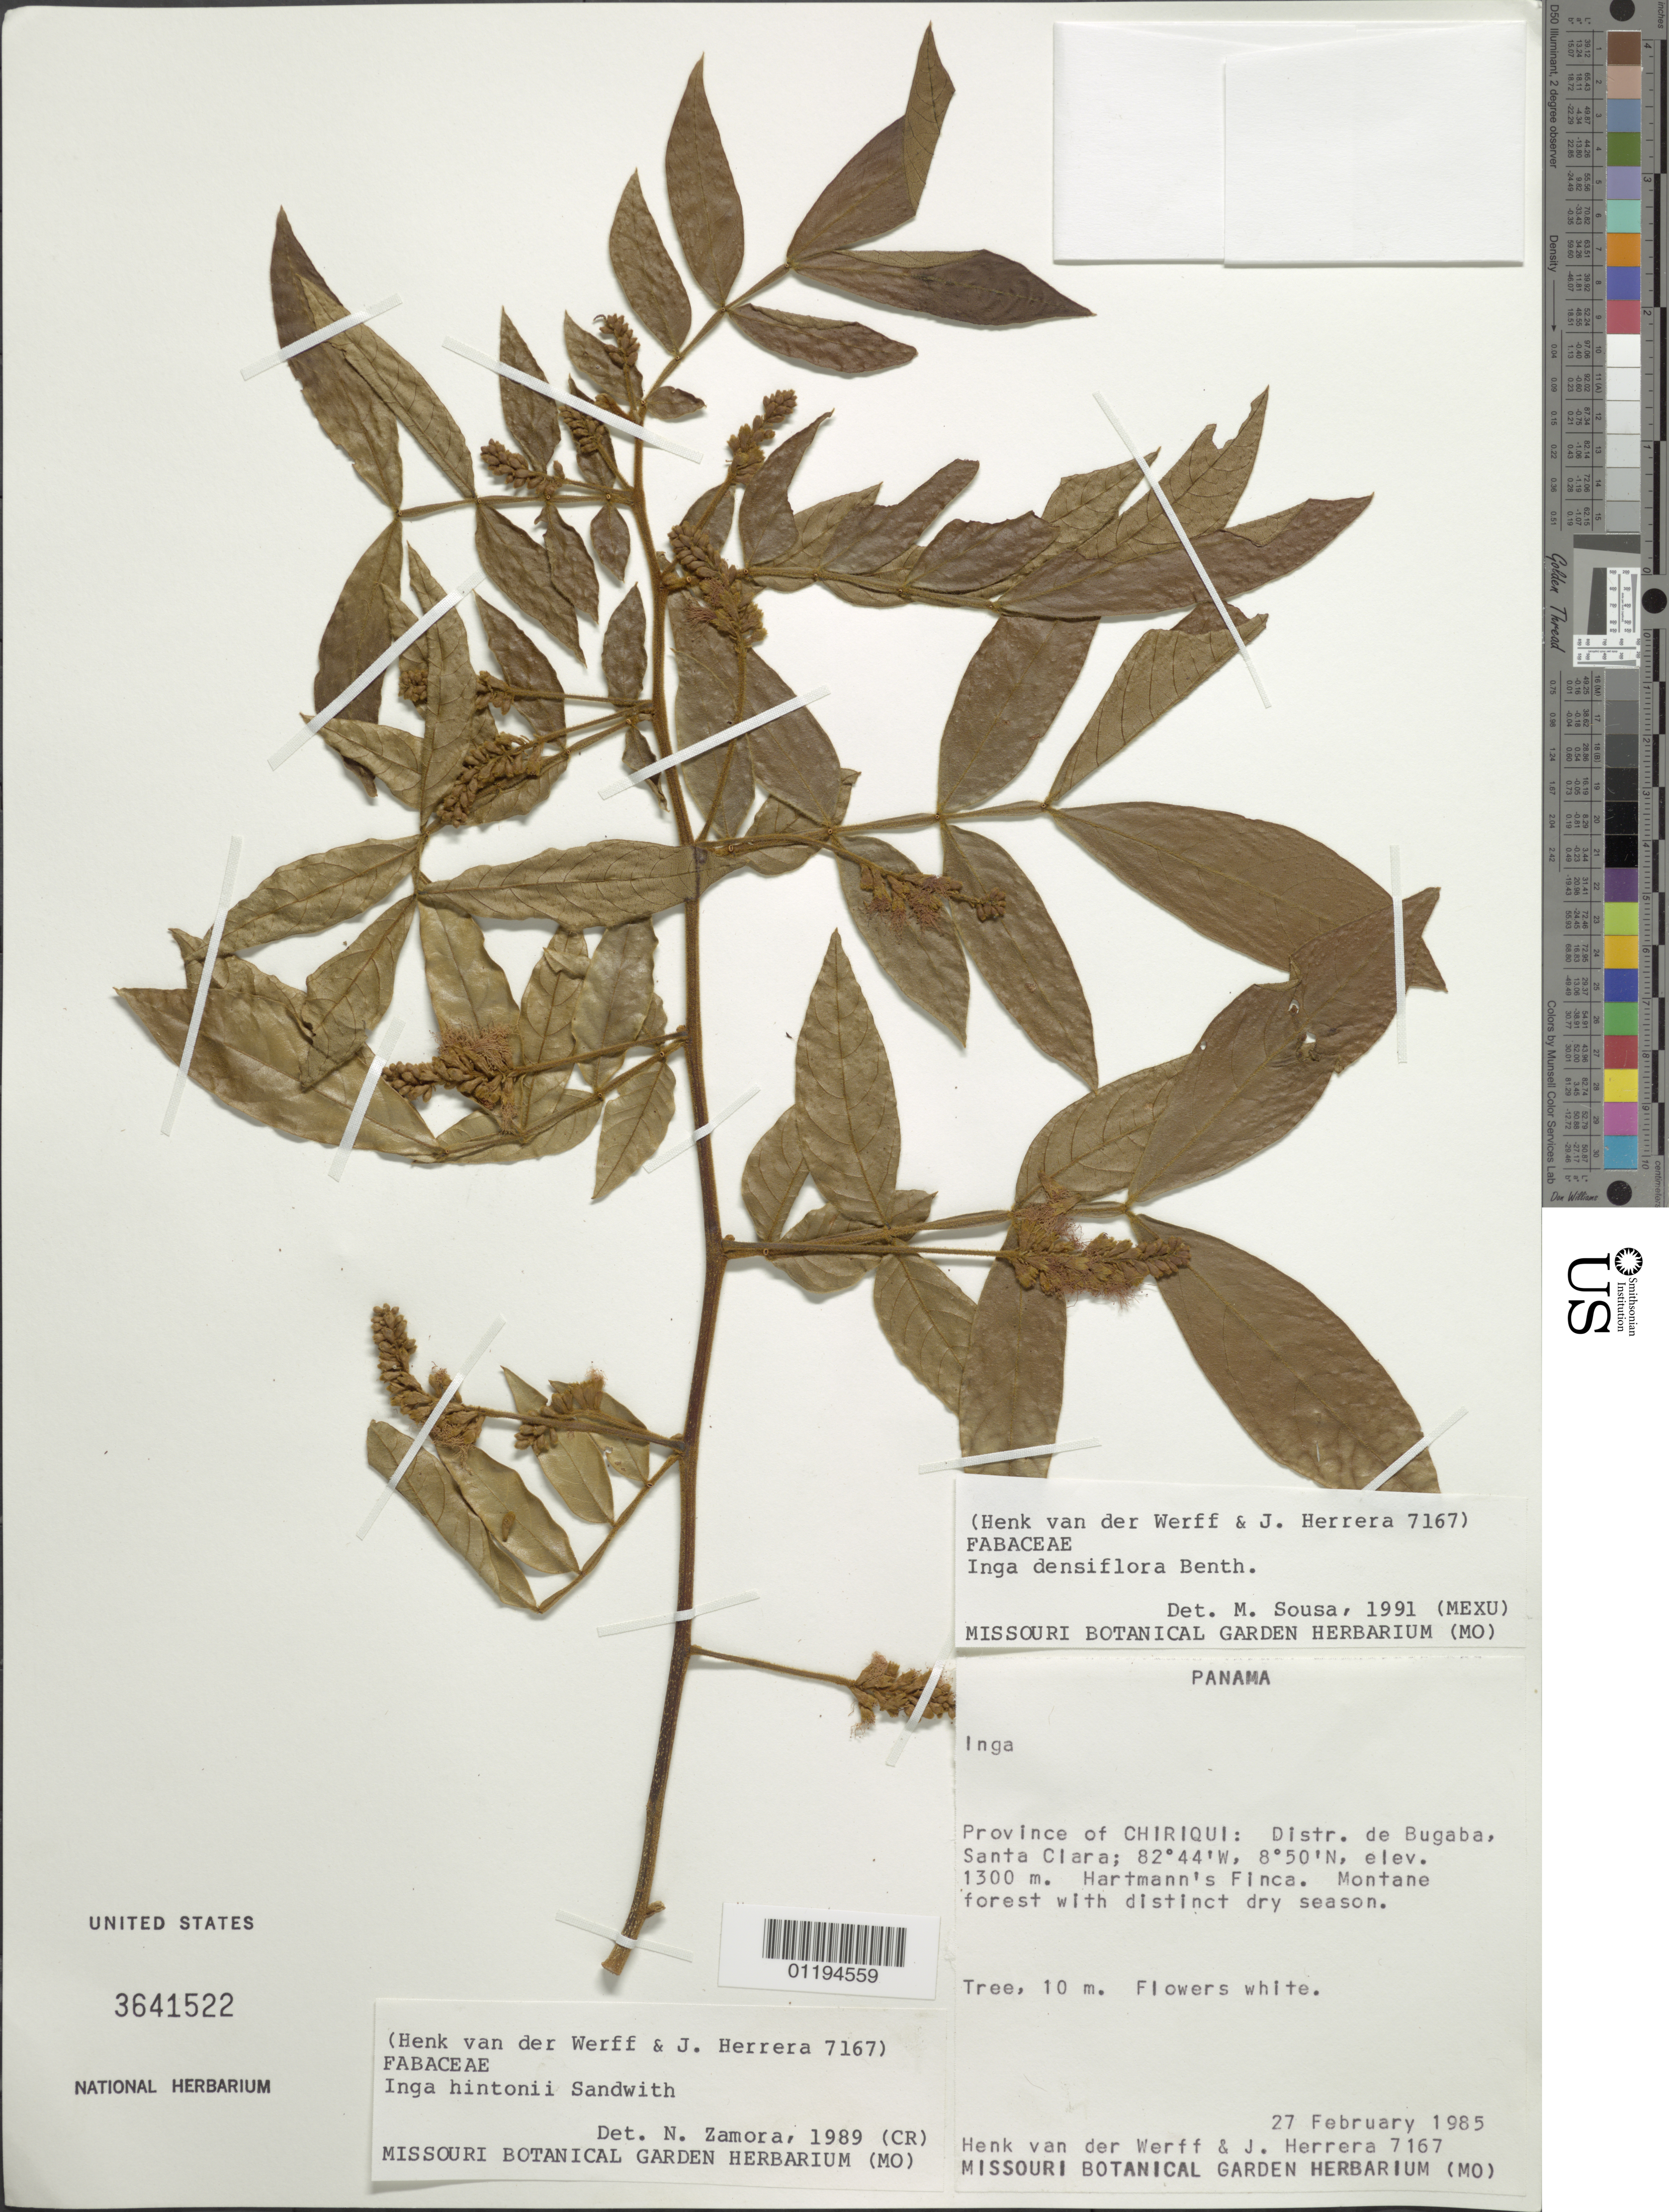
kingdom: Plantae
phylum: Tracheophyta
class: Magnoliopsida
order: Fabales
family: Fabaceae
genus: Inga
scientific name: Inga densiflora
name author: Benth.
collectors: H. van der Werff & J. Herrera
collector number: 7167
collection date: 1985-02-27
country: Panama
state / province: Chiriquí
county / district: Bugaba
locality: Santa Clara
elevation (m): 1300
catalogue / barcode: US 3641522